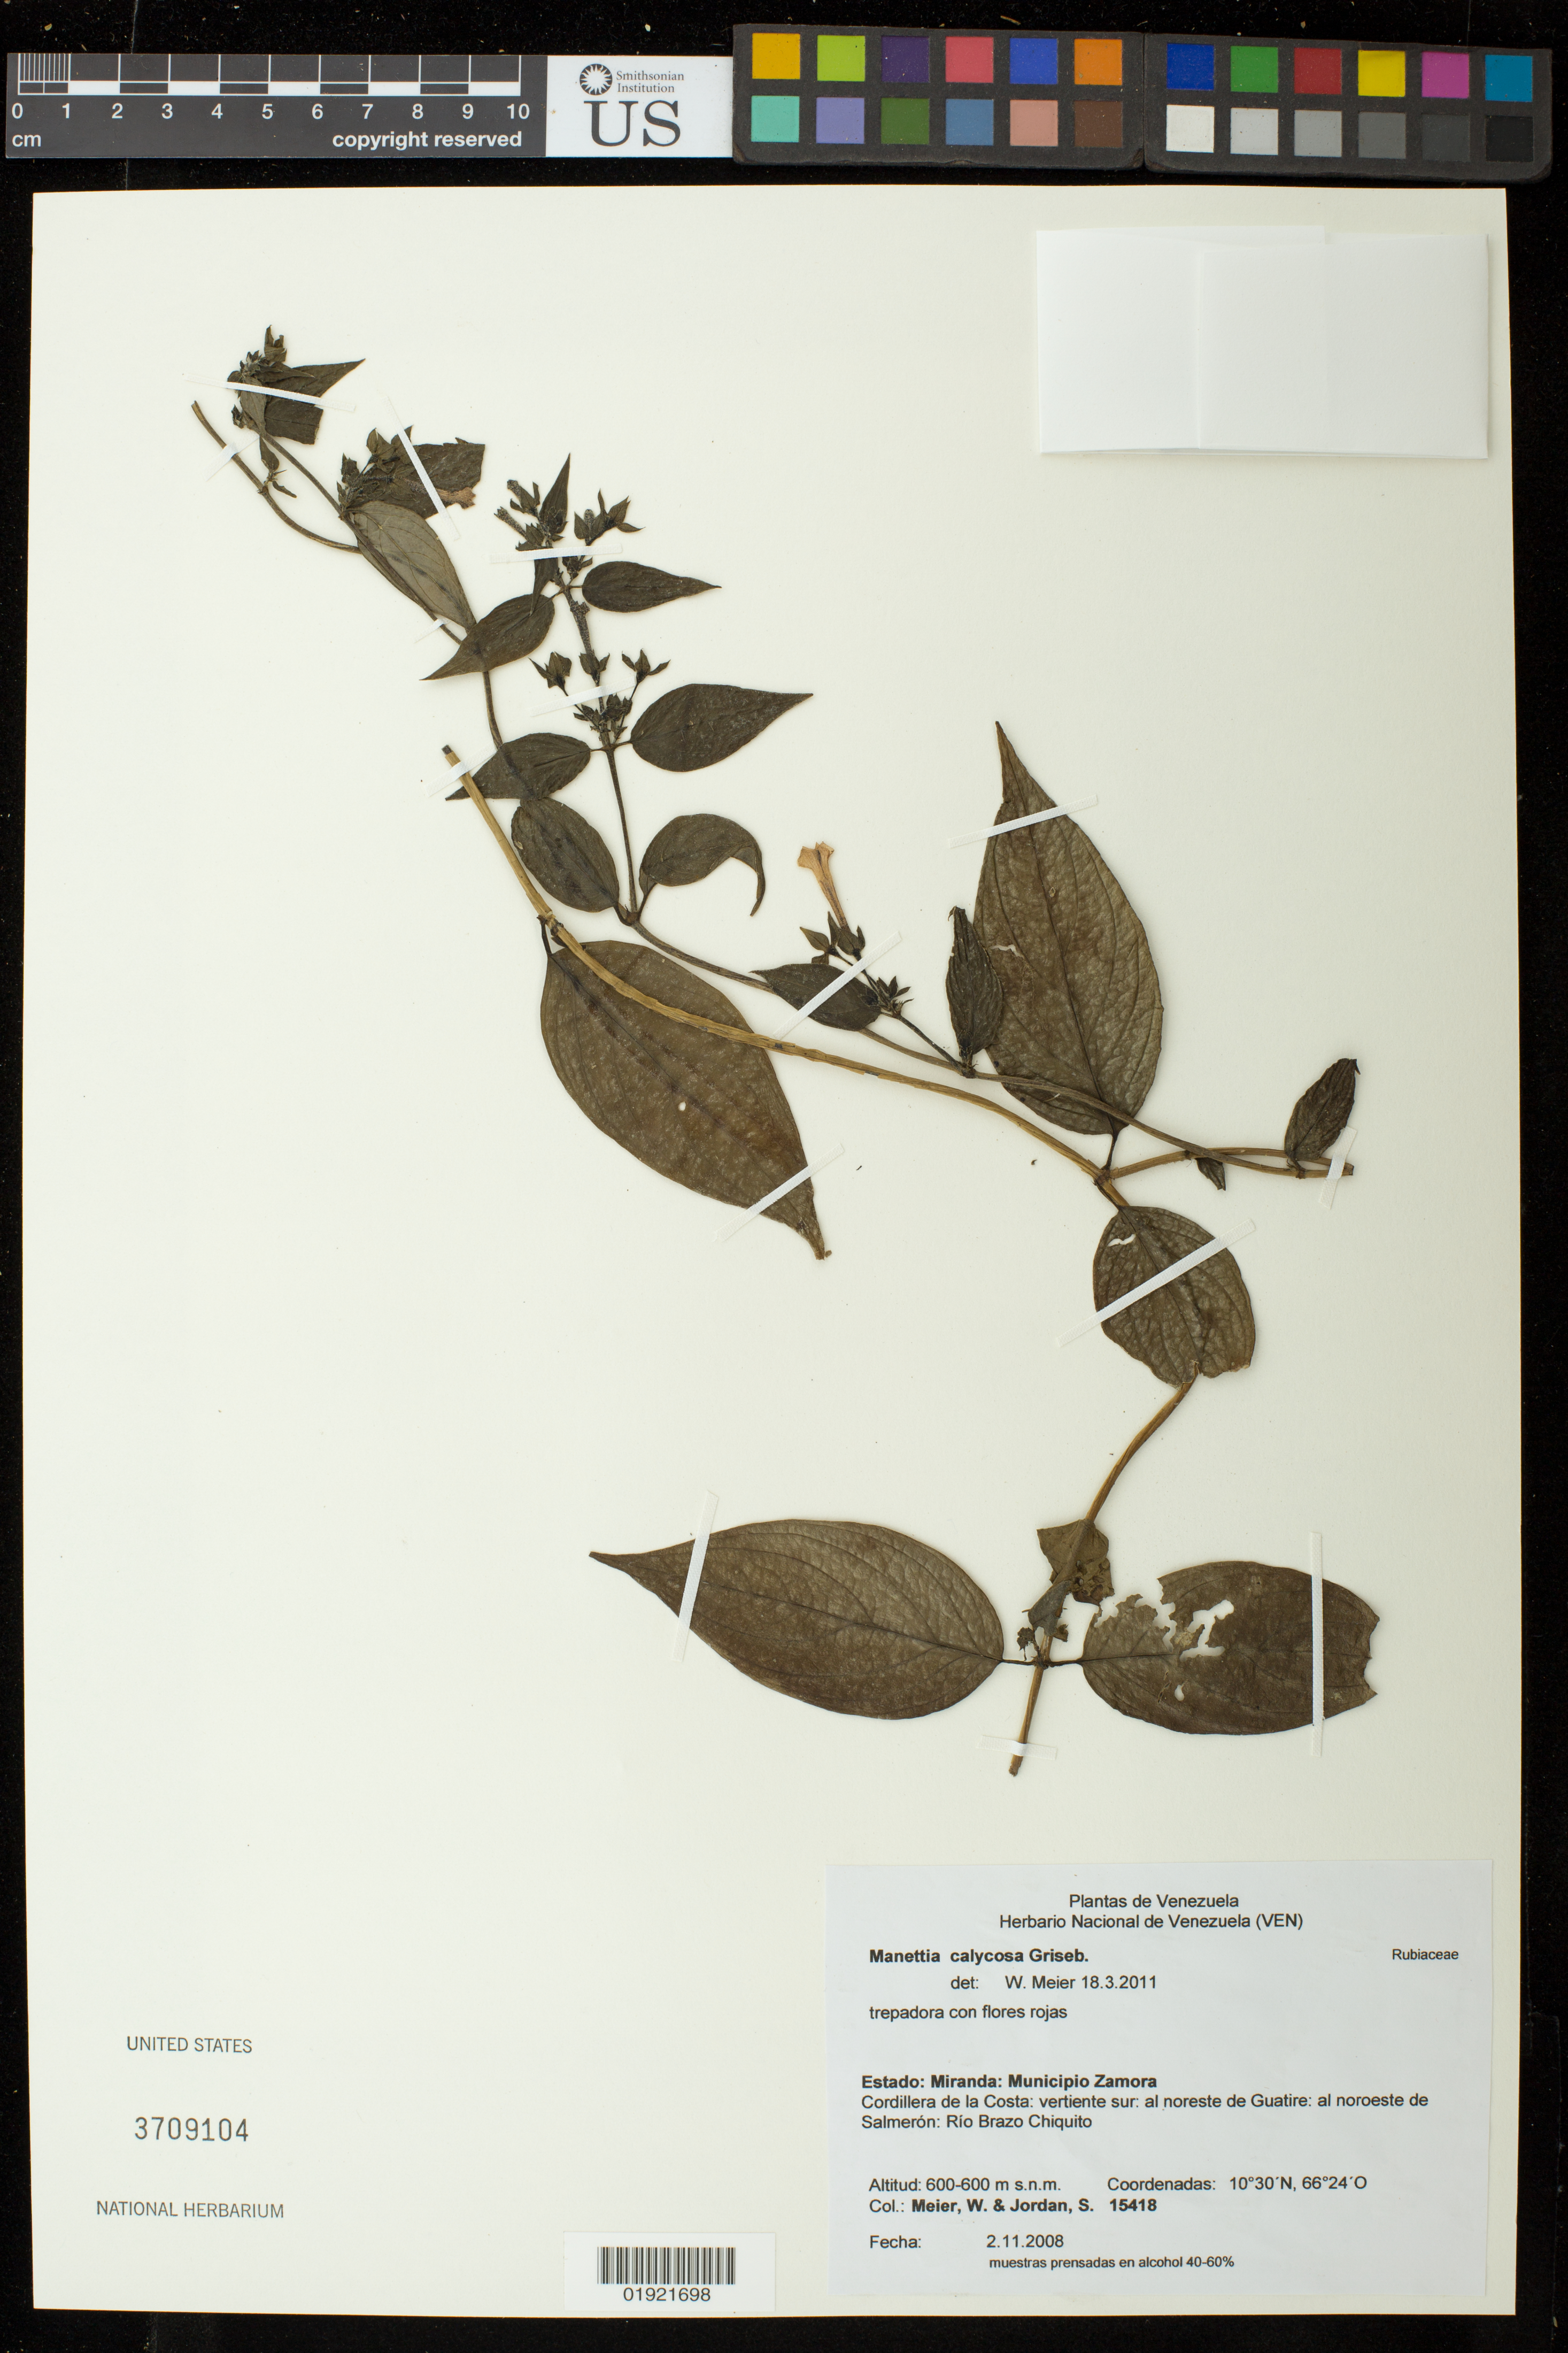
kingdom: Plantae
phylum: Tracheophyta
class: Magnoliopsida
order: Gentianales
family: Rubiaceae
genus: Manettia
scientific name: Manettia calycosa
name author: Griseb.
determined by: Meier, Winfried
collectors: W. Meier & S. Jordan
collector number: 15418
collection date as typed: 2.11.2008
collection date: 2008-11-02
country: Venezuela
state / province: Miranda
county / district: Zamora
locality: Cordillera de la Costa: vertiente sur: al noreste de Guatire: al noroeste de Salmeron: Rio Brazo Chiquito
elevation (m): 600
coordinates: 10 30 N, 66 24 O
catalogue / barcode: US 3709104